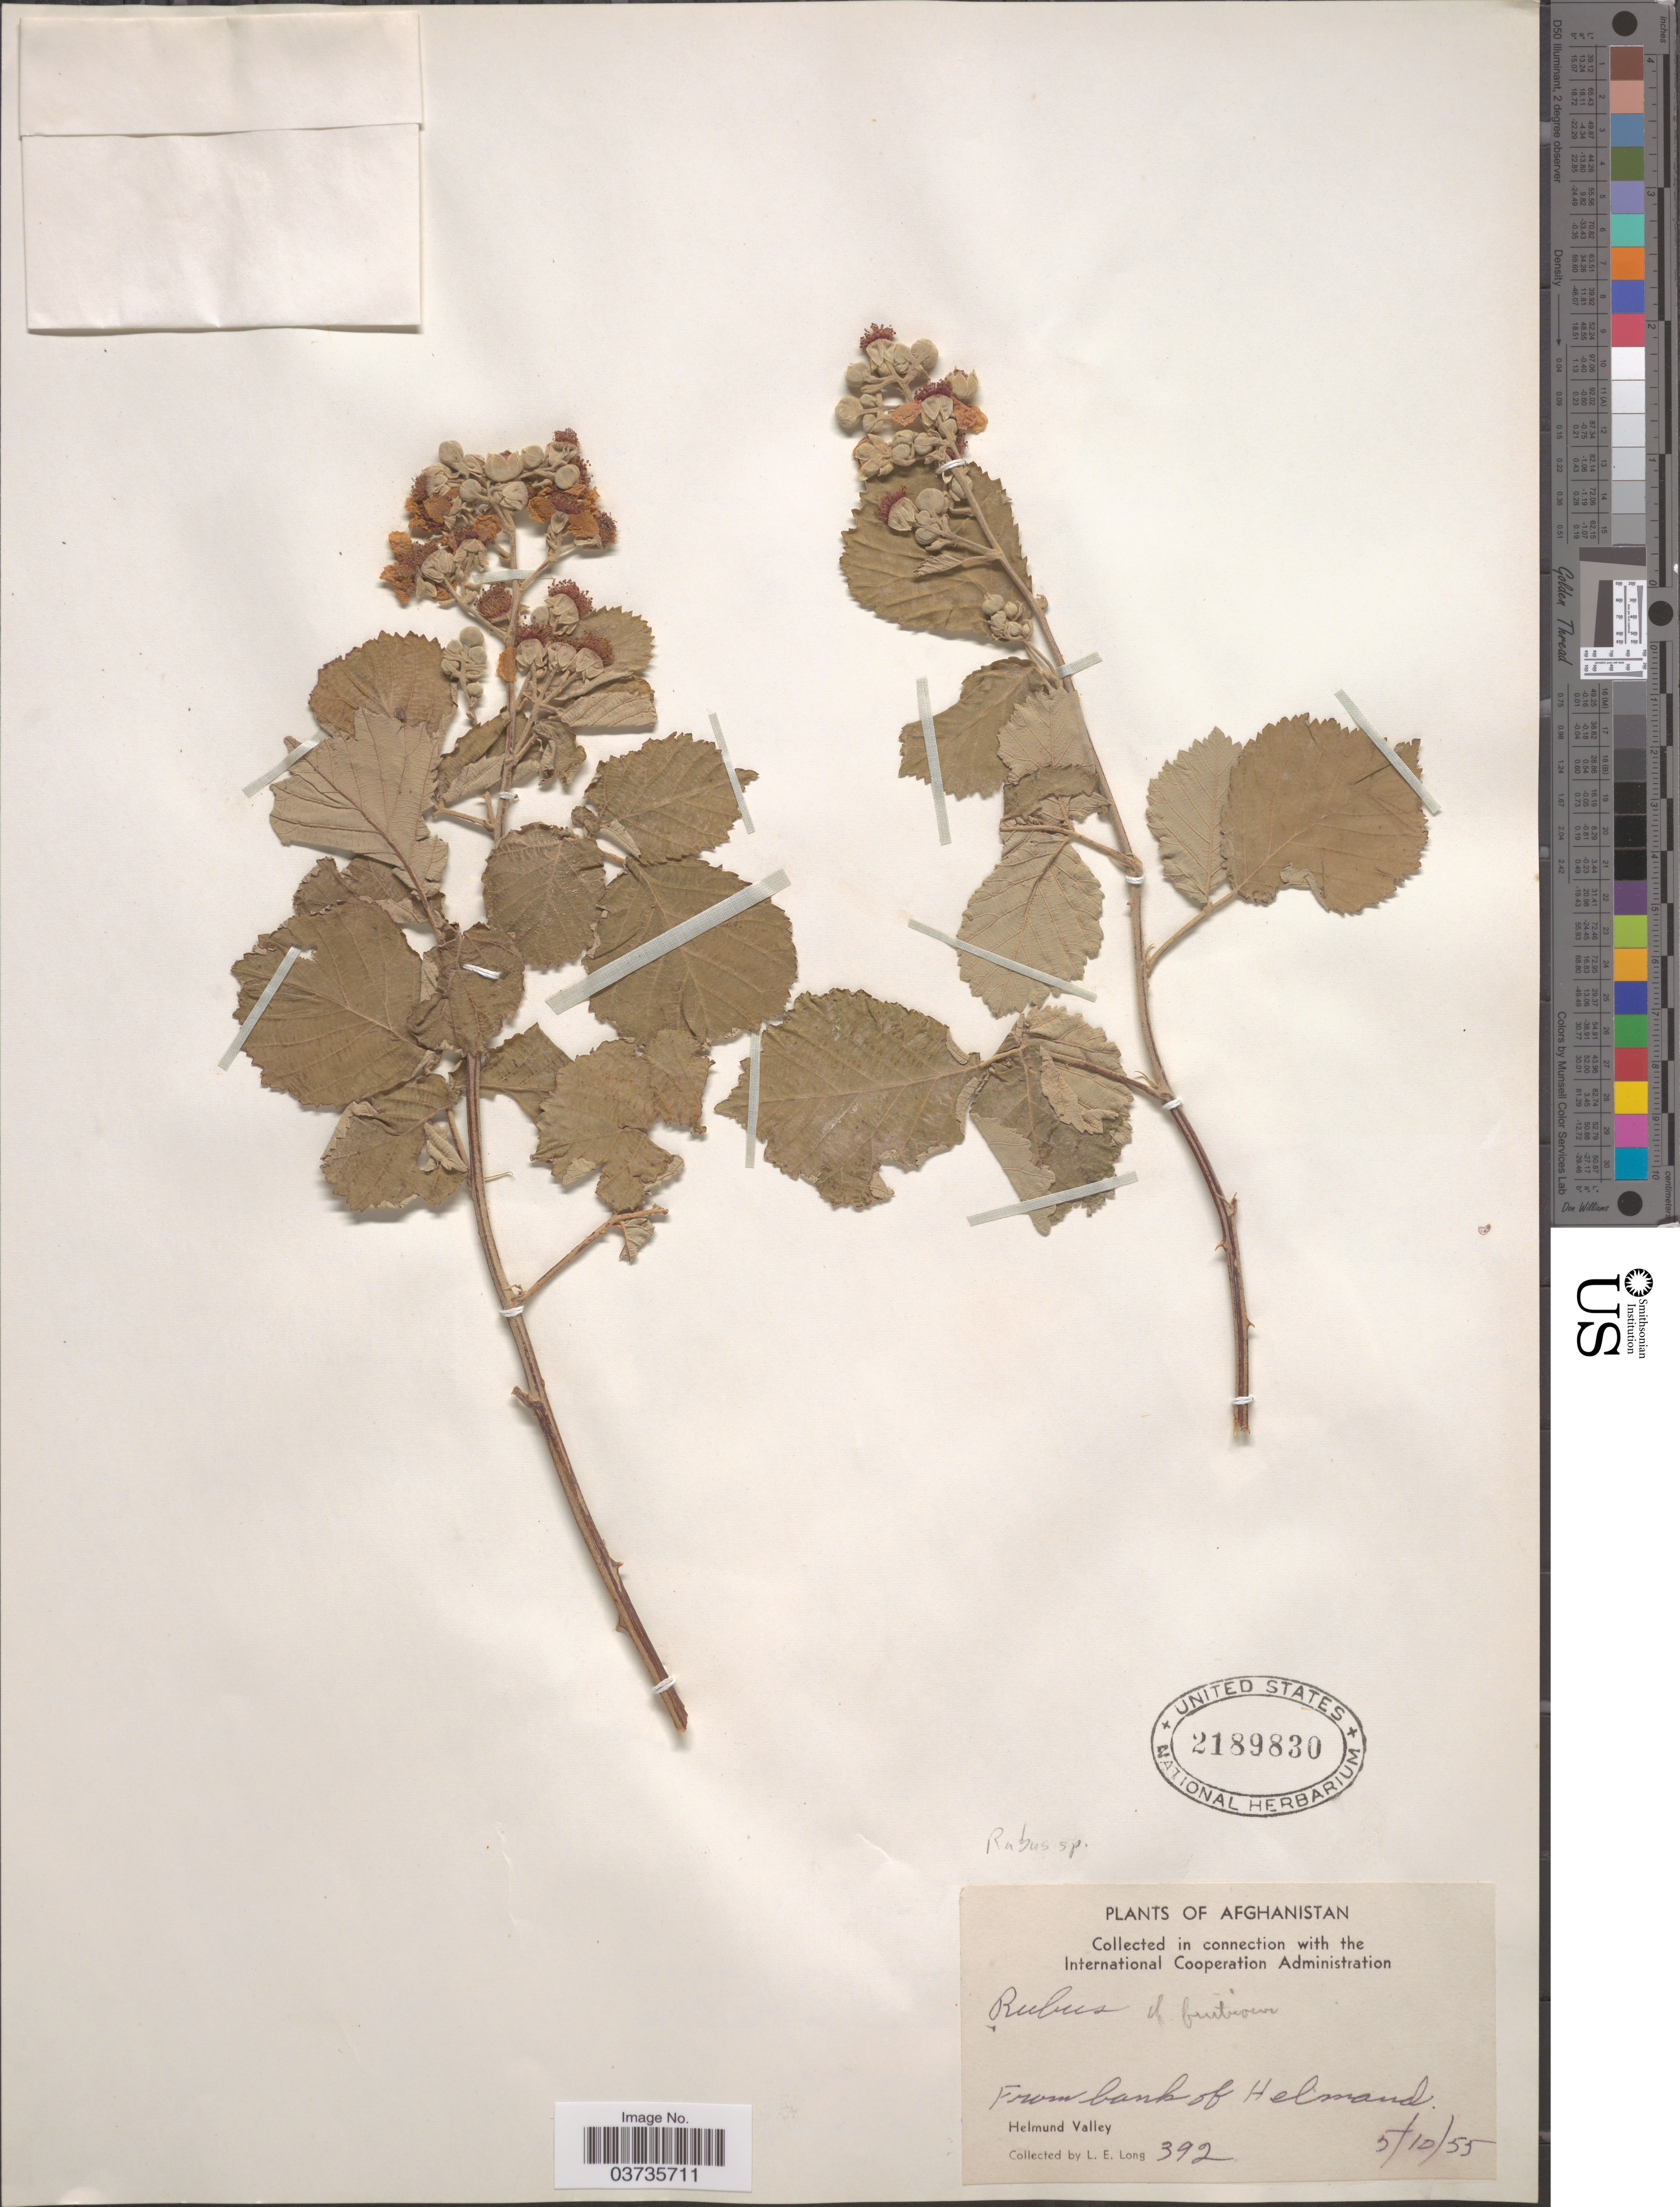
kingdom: Plantae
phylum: Tracheophyta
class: Magnoliopsida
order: Rosales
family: Rosaceae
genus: Rubus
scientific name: Rubus fruticosus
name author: L.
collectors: L. E. Long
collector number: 392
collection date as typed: Transcribed d/m/y: 5/10/55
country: Afghanistan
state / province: Helmand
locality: From bank of Helmand. Helmund Valley.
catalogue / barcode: US 2189830